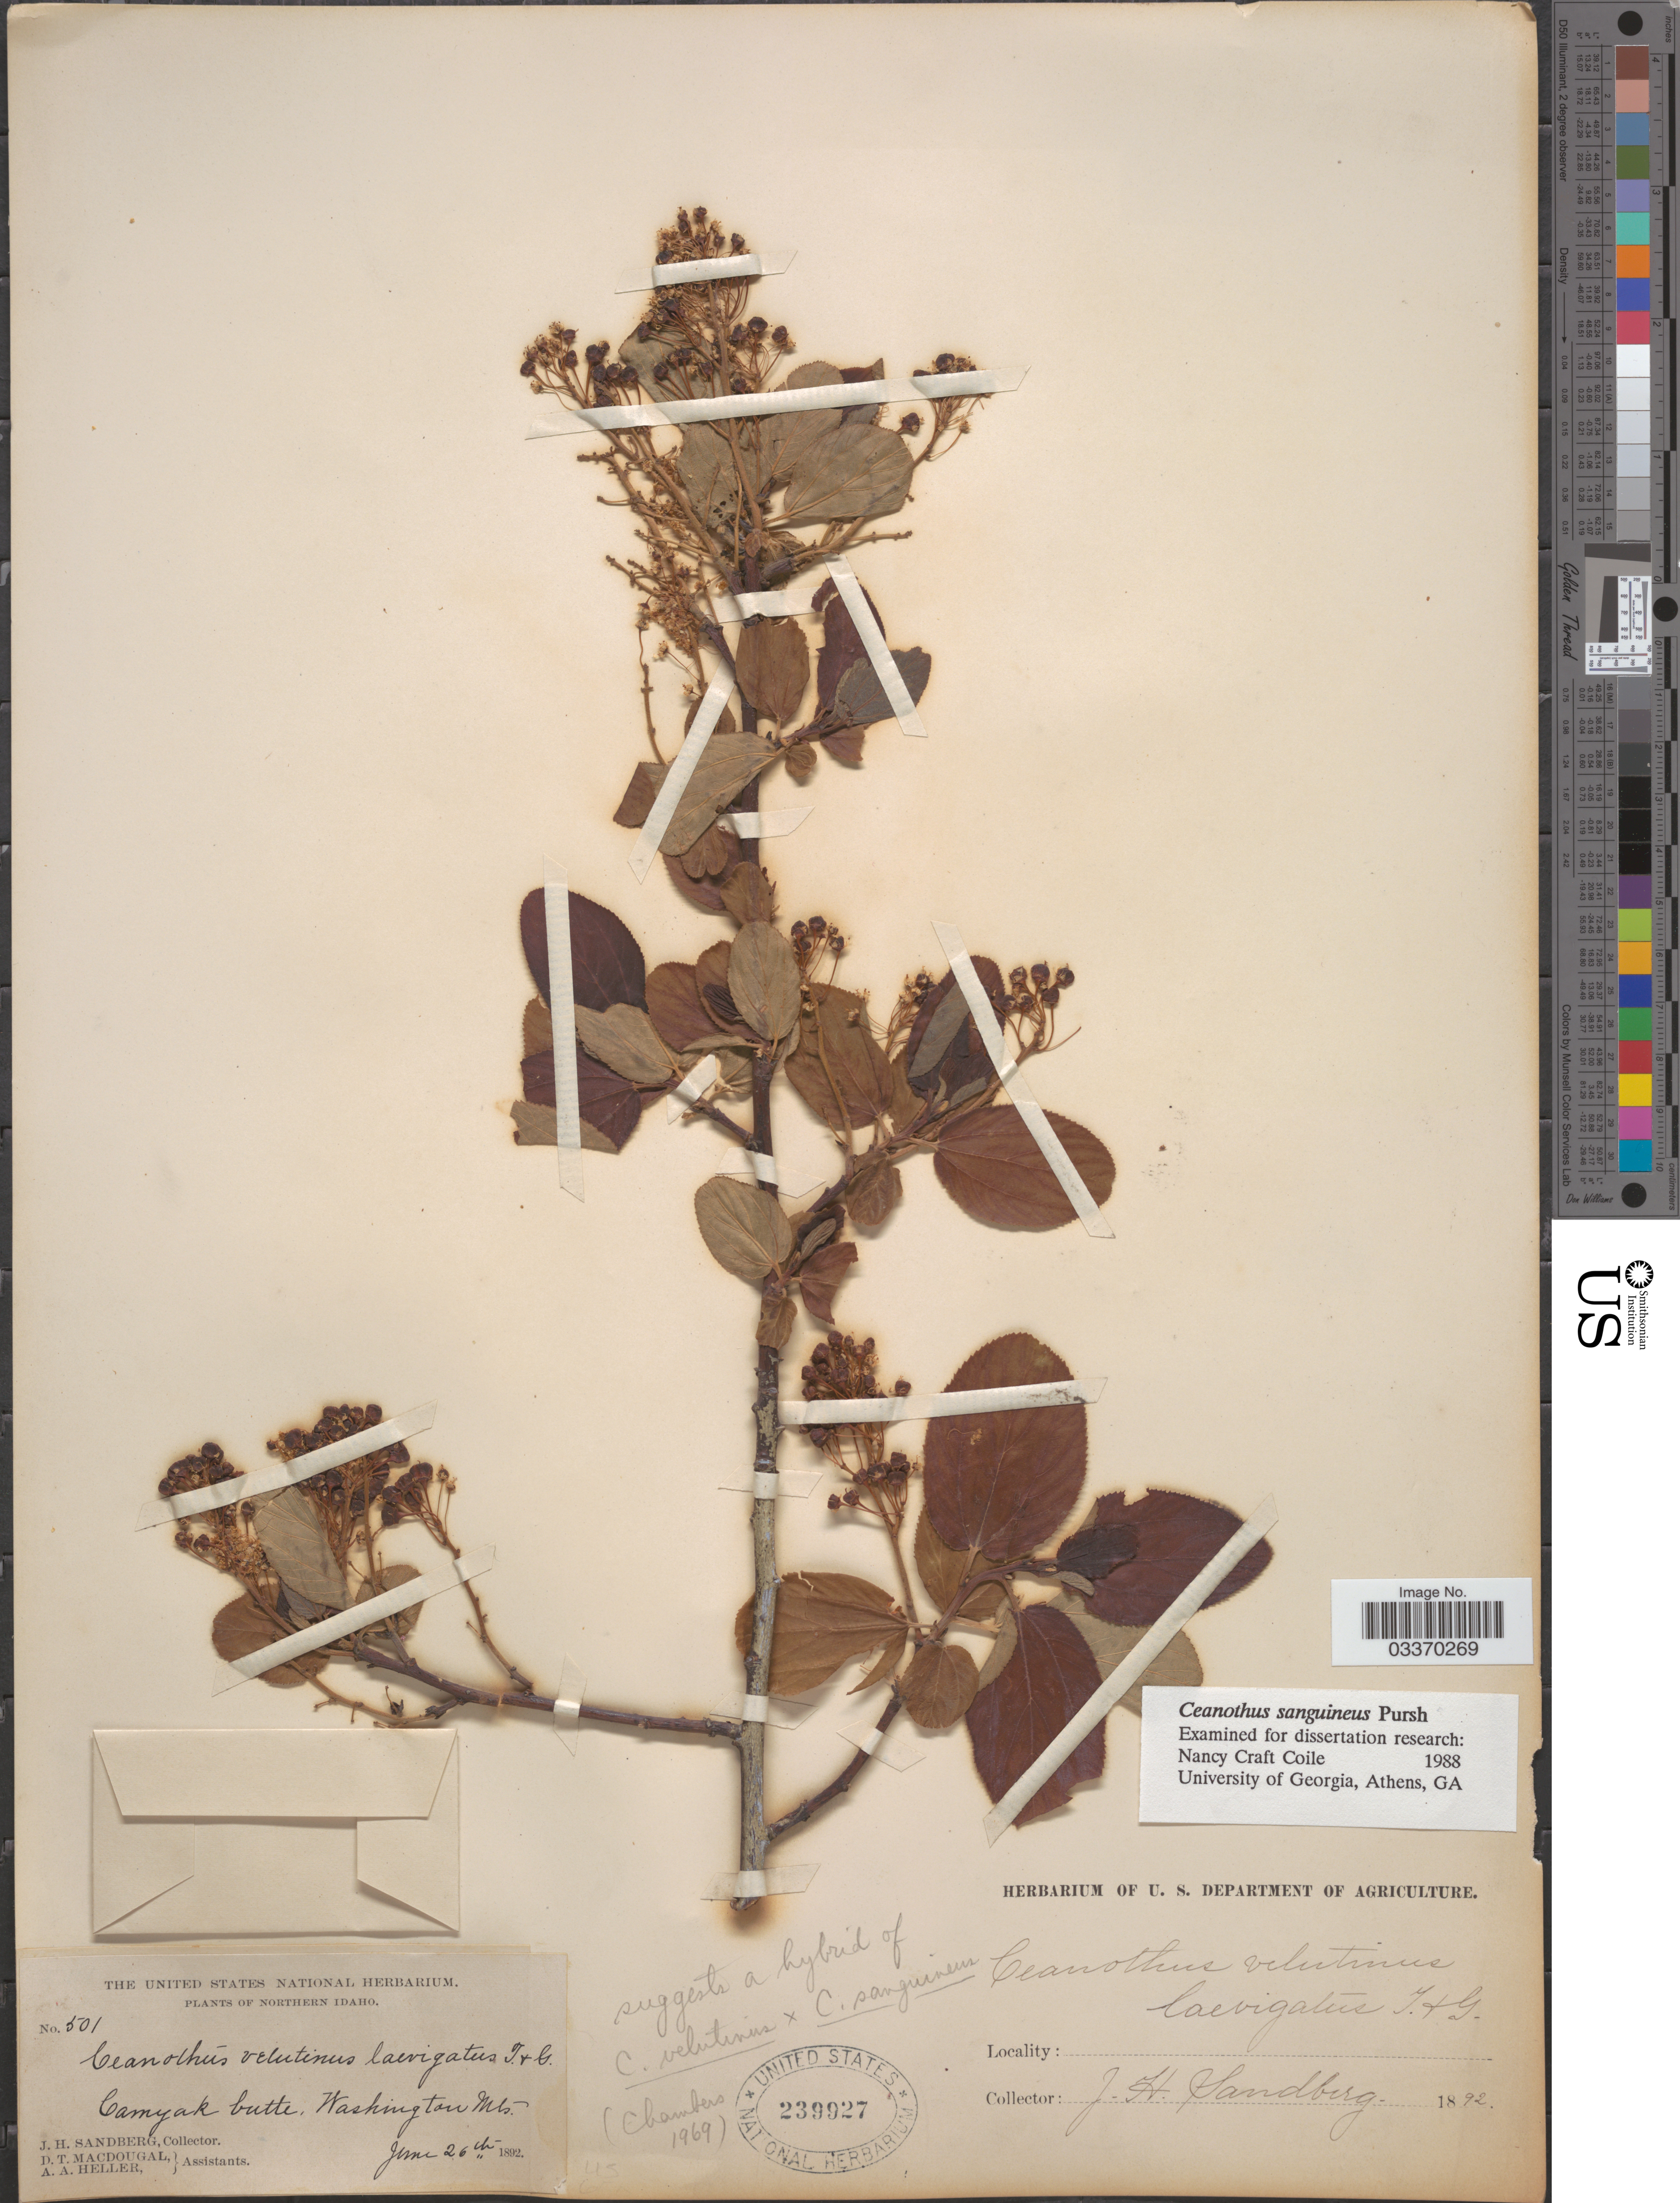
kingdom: Plantae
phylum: Tracheophyta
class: Magnoliopsida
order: Rosales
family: Rhamnaceae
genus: Ceanothus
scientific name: Ceanothus sanguineus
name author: Pursh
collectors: J. H. Sandberg, D. T. MacDougal & A. A. Heller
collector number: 501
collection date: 1892-06-26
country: United States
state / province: Idaho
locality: Northern Idaho, Camyak butte, Washington Mts.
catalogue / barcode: US 239927